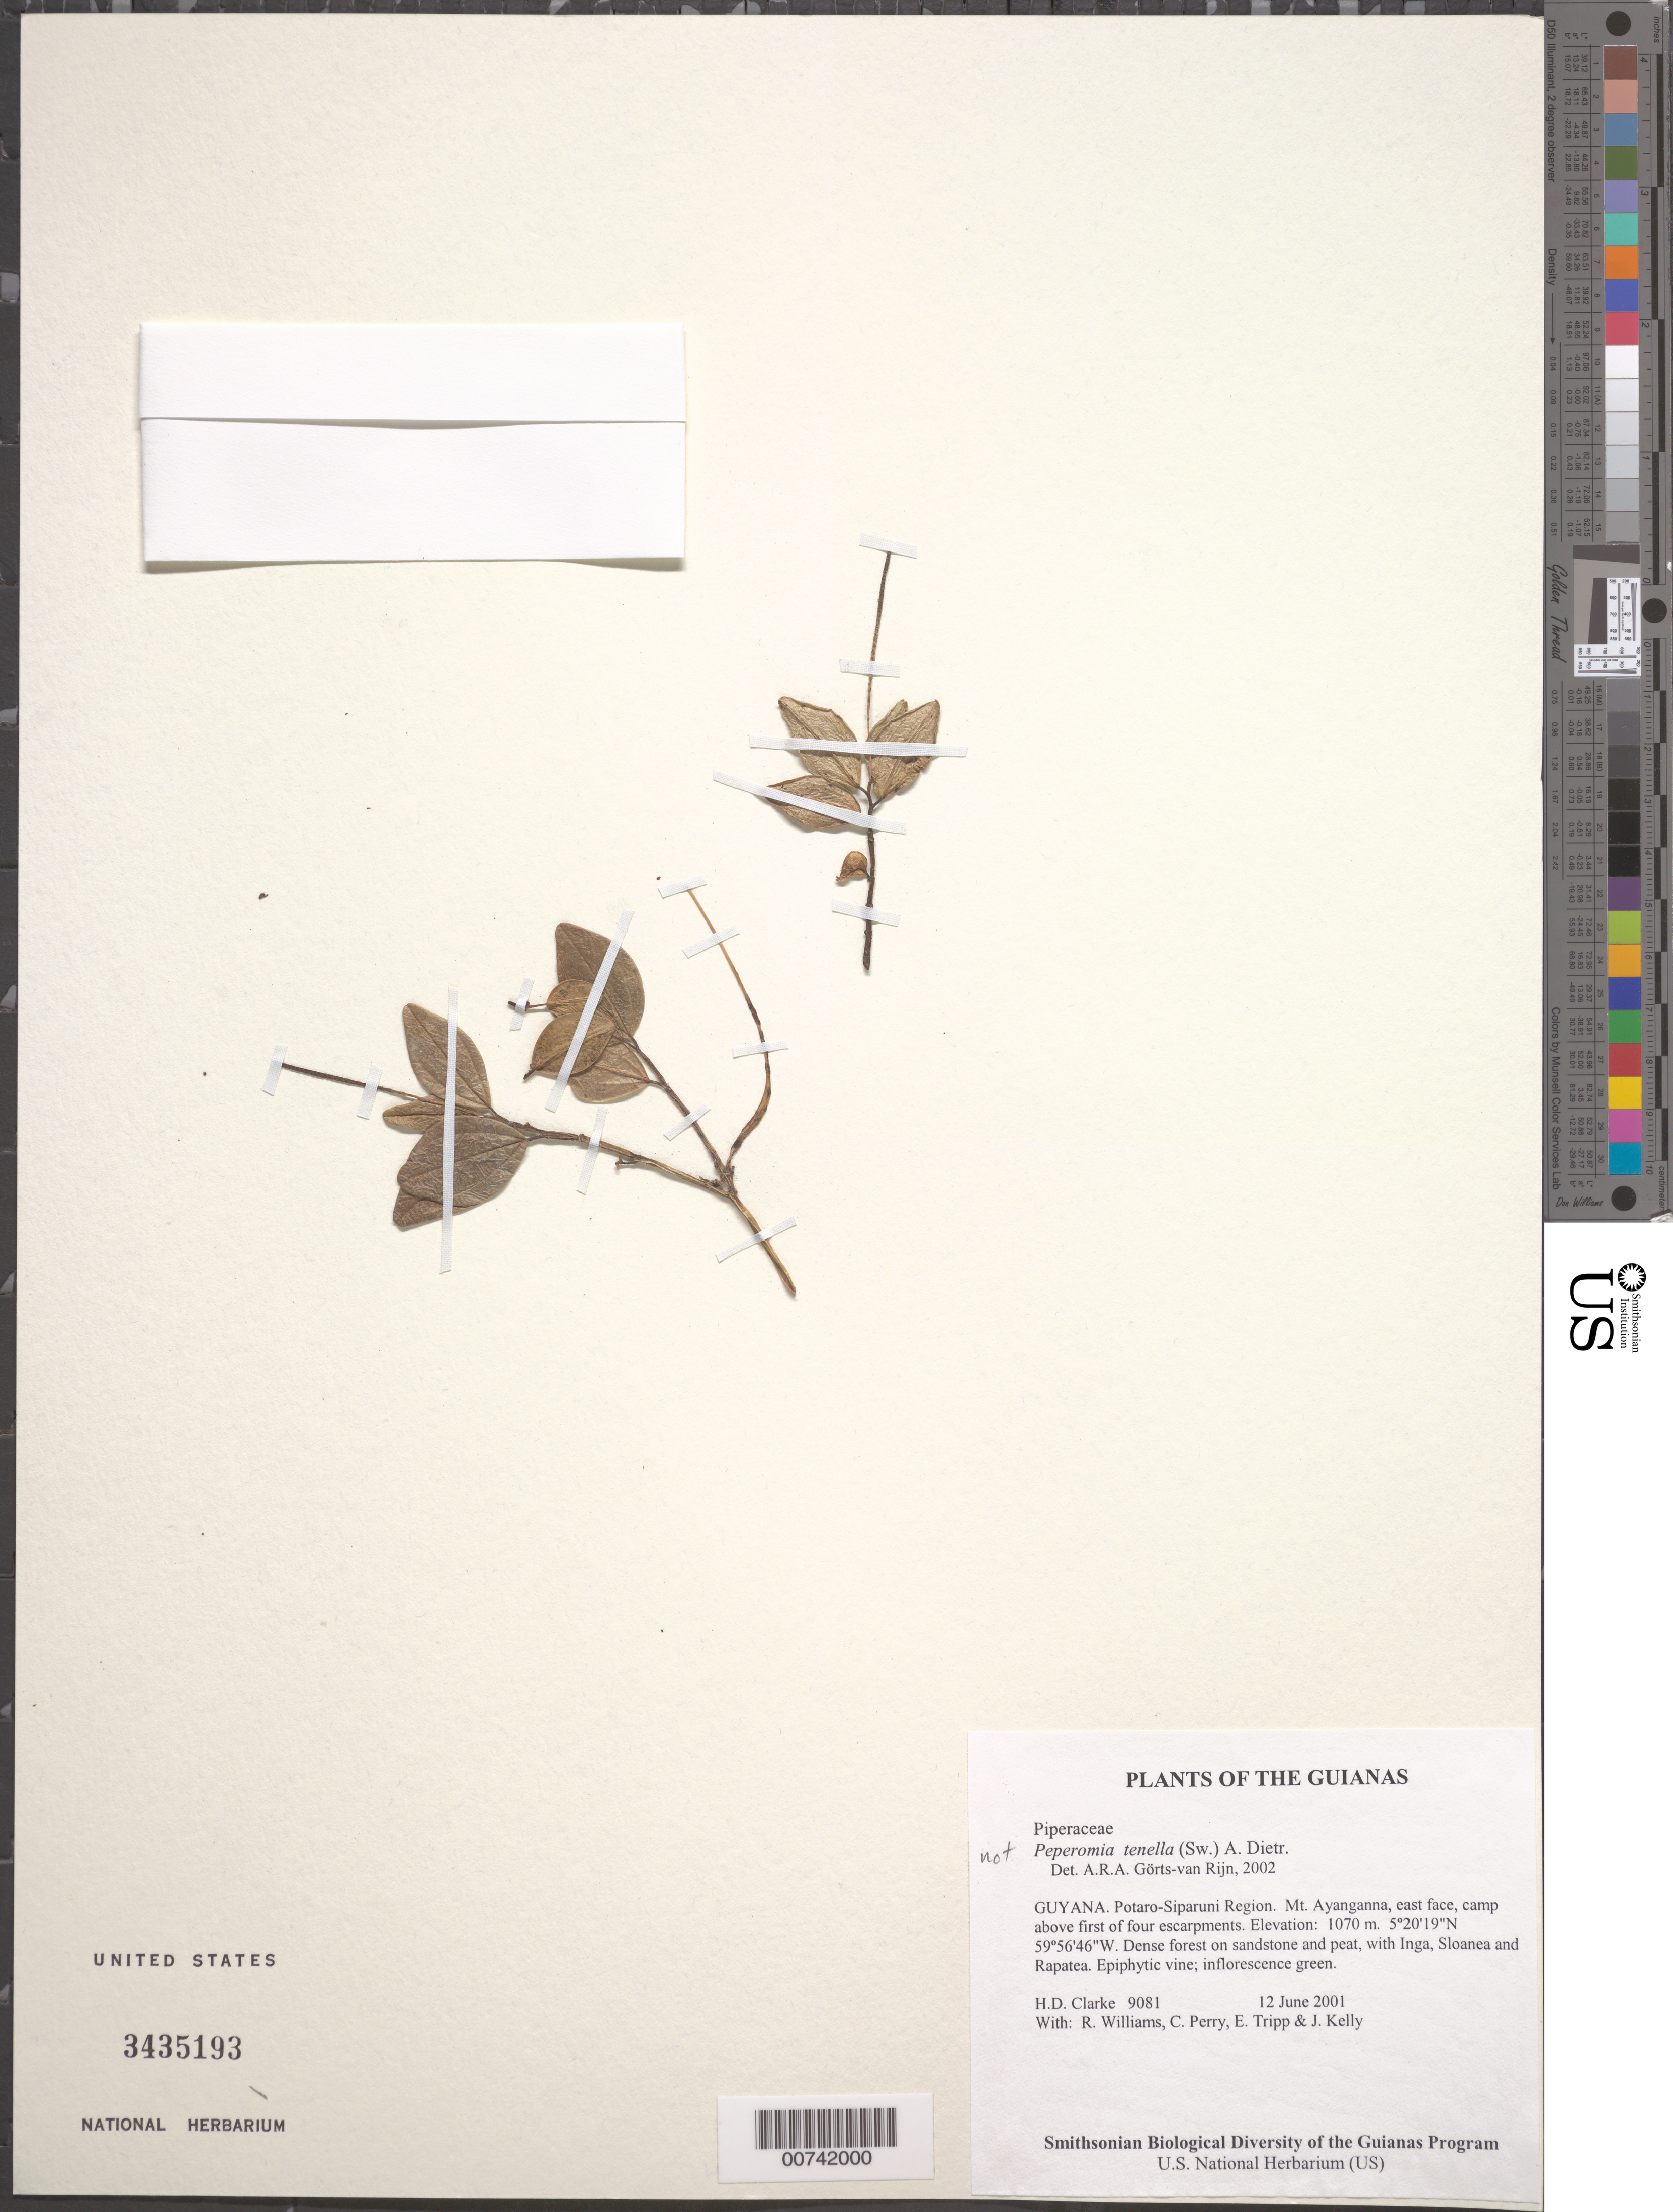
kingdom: Plantae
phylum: Tracheophyta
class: Magnoliopsida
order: Piperales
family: Piperaceae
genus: Peperomia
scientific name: Peperomia tenella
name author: (Sw.) A. Dietr.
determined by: Görts-van Rijn, A. R. A.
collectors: H. D. Clarke, R. Williams, C. Perry, E. Tripp & J. Kelly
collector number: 9081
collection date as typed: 12 June 2001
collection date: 2001-06-12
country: Guyana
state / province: Potaro-Siparuni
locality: Mt. Ayanganna, east face, camp above first of four escarpments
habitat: Dense forest on sandstone and peat, with Inga, Sloanea and Rapatea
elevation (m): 1070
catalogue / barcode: US 3435193